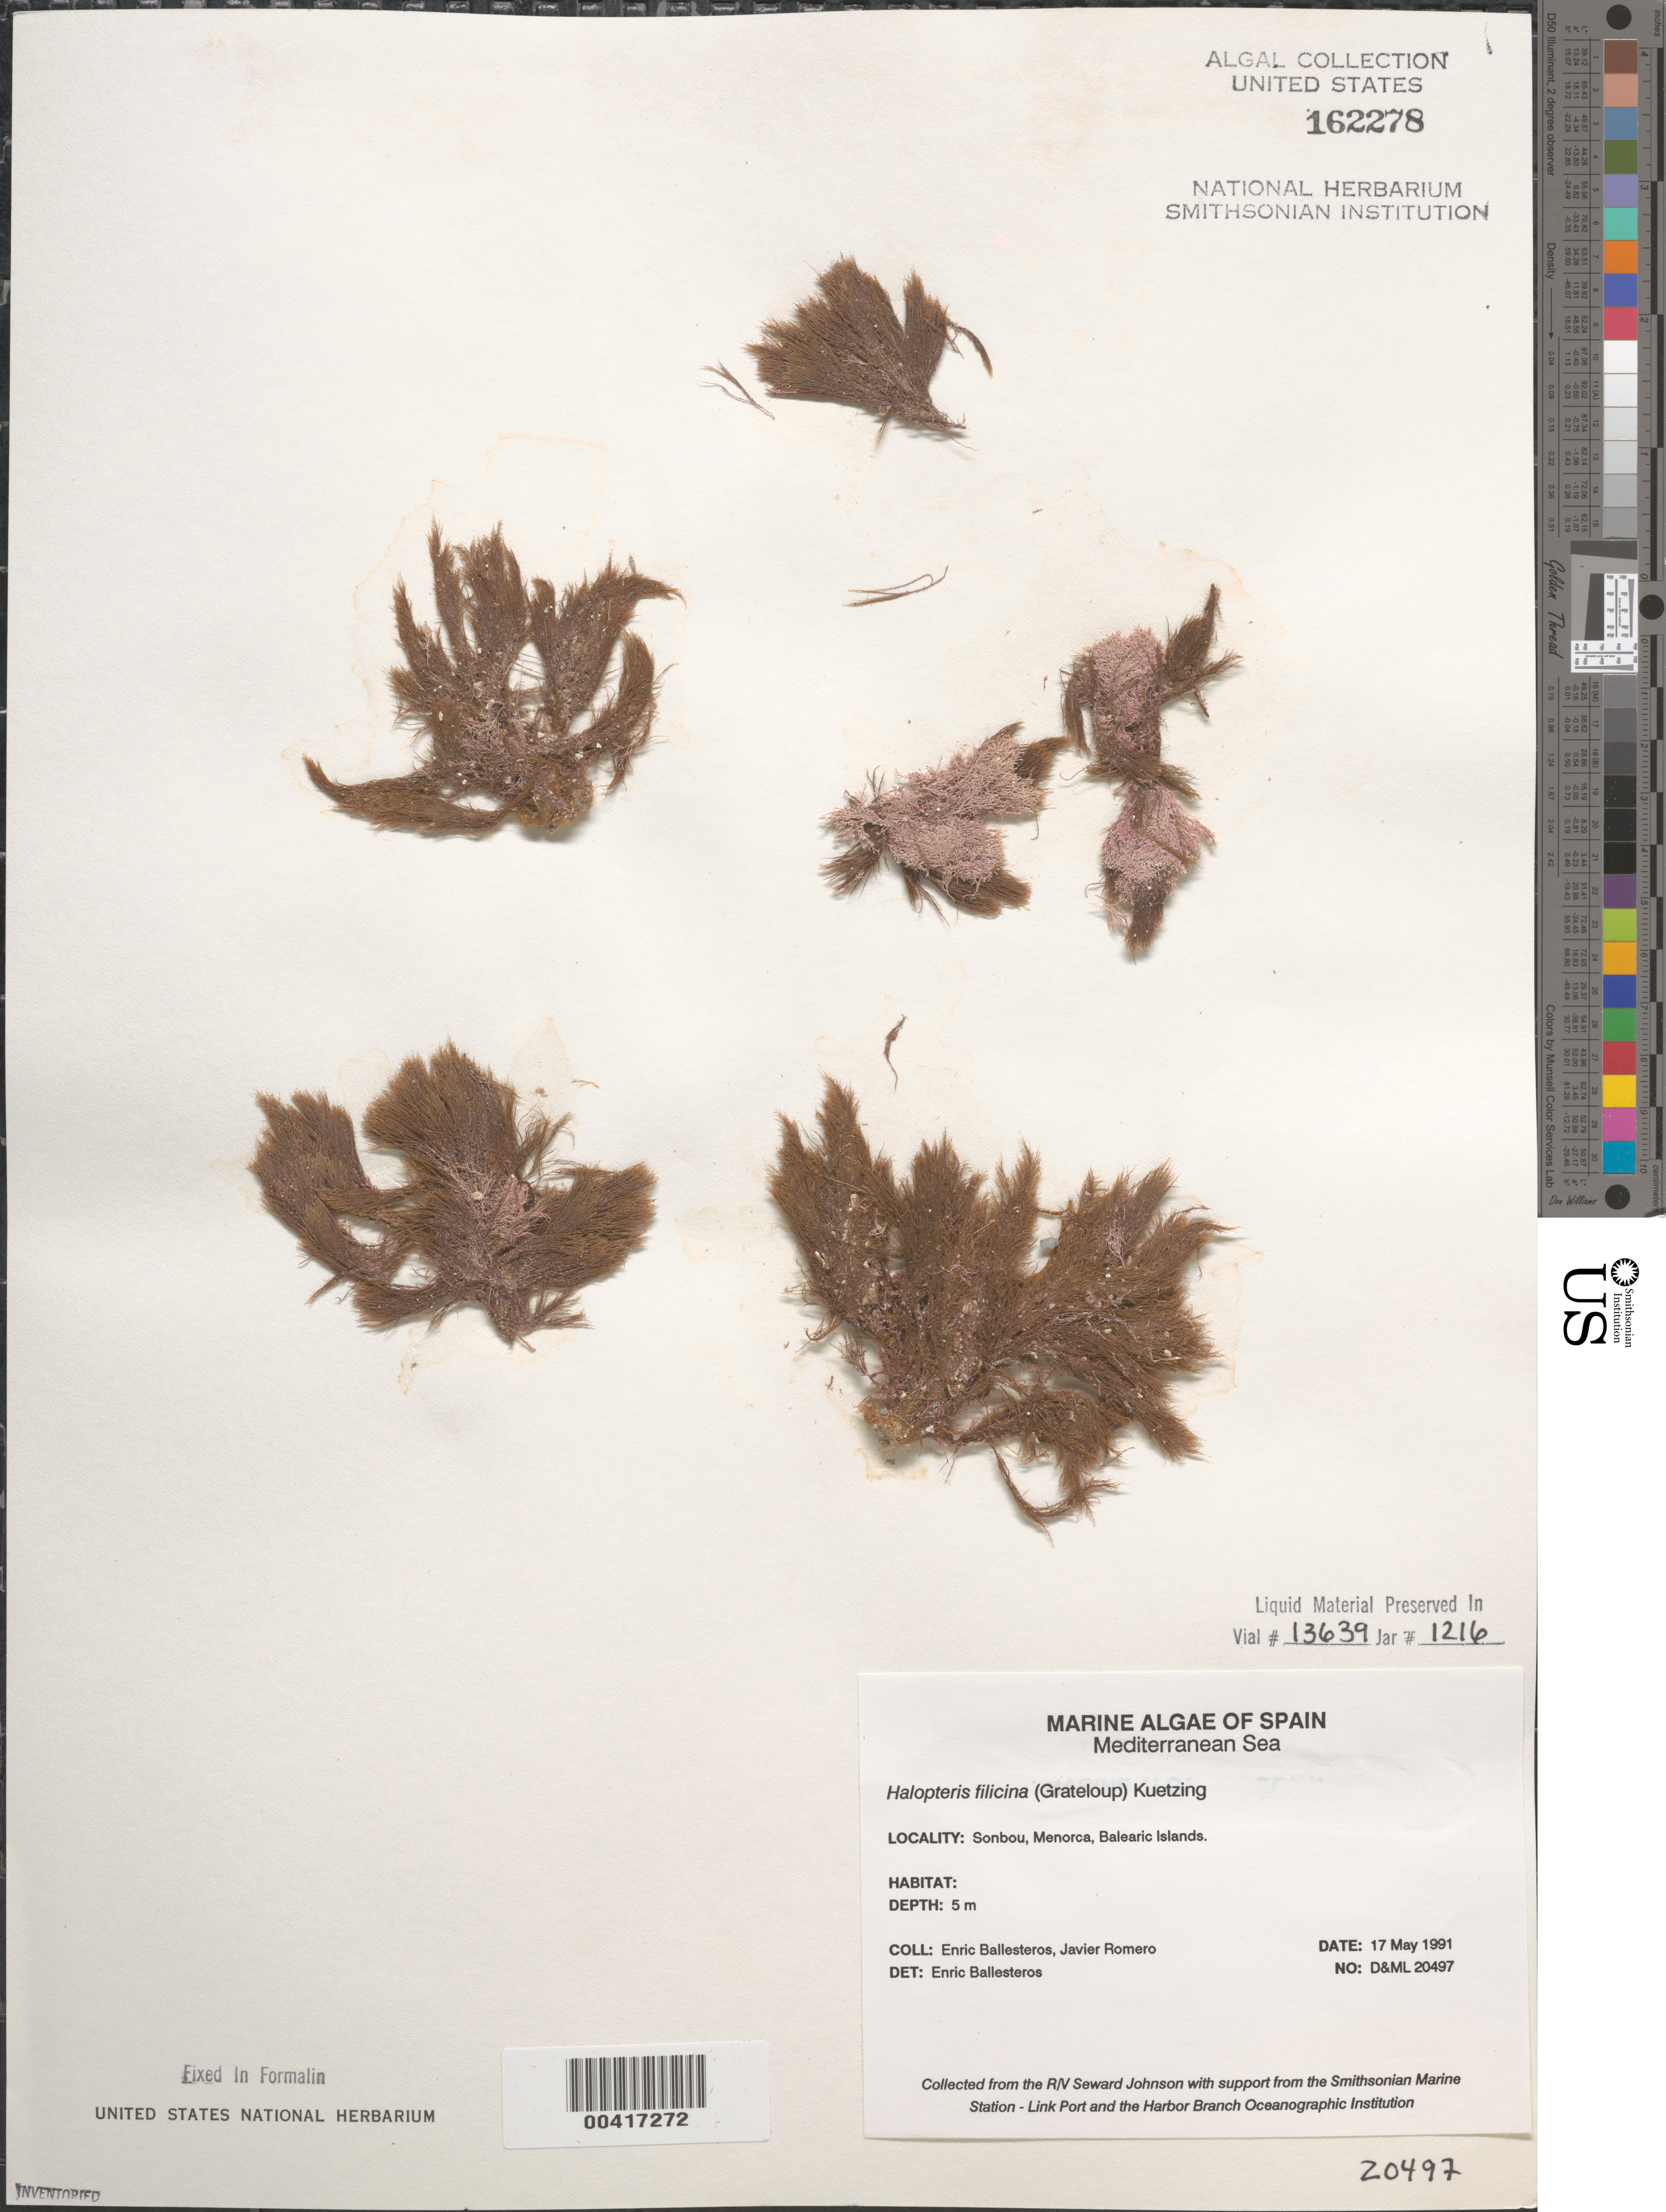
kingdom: Chromista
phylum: Ochrophyta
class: Phaeophyceae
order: Sphacelariales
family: Stypocaulaceae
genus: Halopteris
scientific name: Halopteris filicina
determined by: Ballesteros, E.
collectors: E. Ballesteros & J. Romero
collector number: D&ML 20497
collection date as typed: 17 May 1991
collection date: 1991-05-17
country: Spain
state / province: Islas Baleares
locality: Sonbou, menorca, balearic islands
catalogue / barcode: US 162278